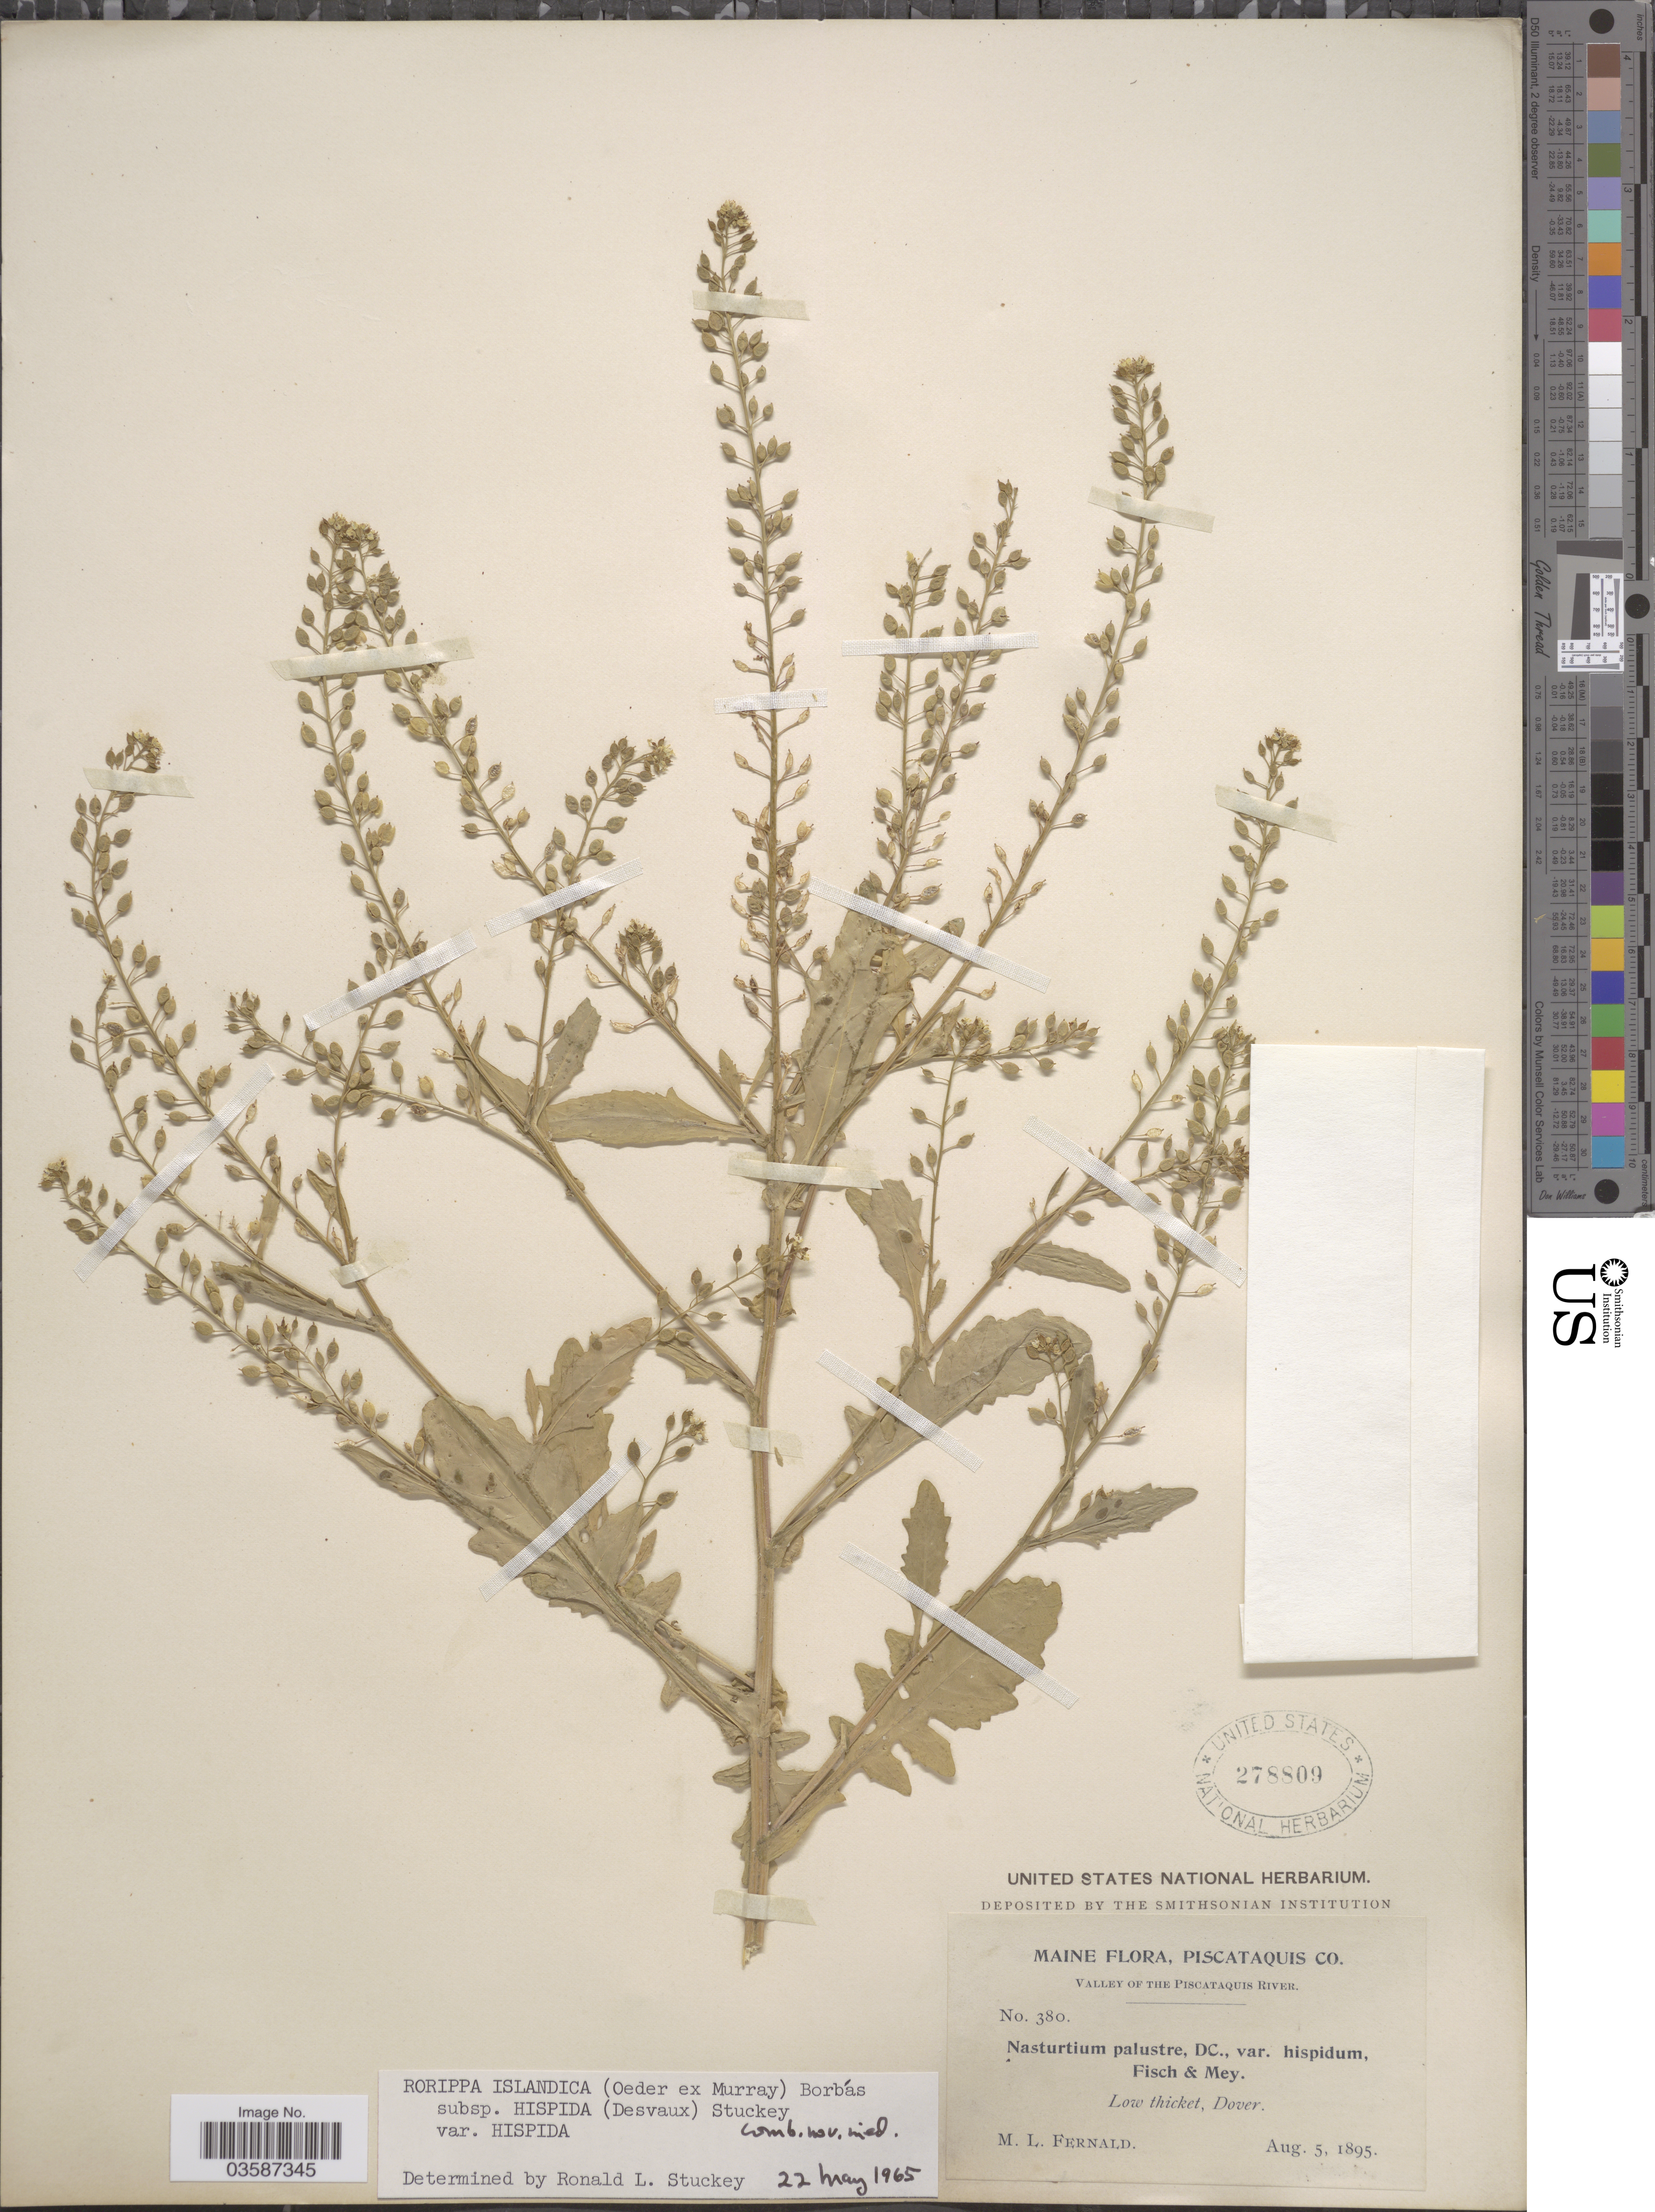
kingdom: Plantae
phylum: Tracheophyta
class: Magnoliopsida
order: Brassicales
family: Brassicaceae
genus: Rorippa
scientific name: Rorippa islandica var. hispida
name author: (Desv.) Butters & Abbe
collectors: M. L. Fernald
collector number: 380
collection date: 1895-08-05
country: United States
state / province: Maine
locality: Piscataquis Co. Valley of The Piscataquis River. Low thicket, Dover.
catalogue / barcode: US 278809